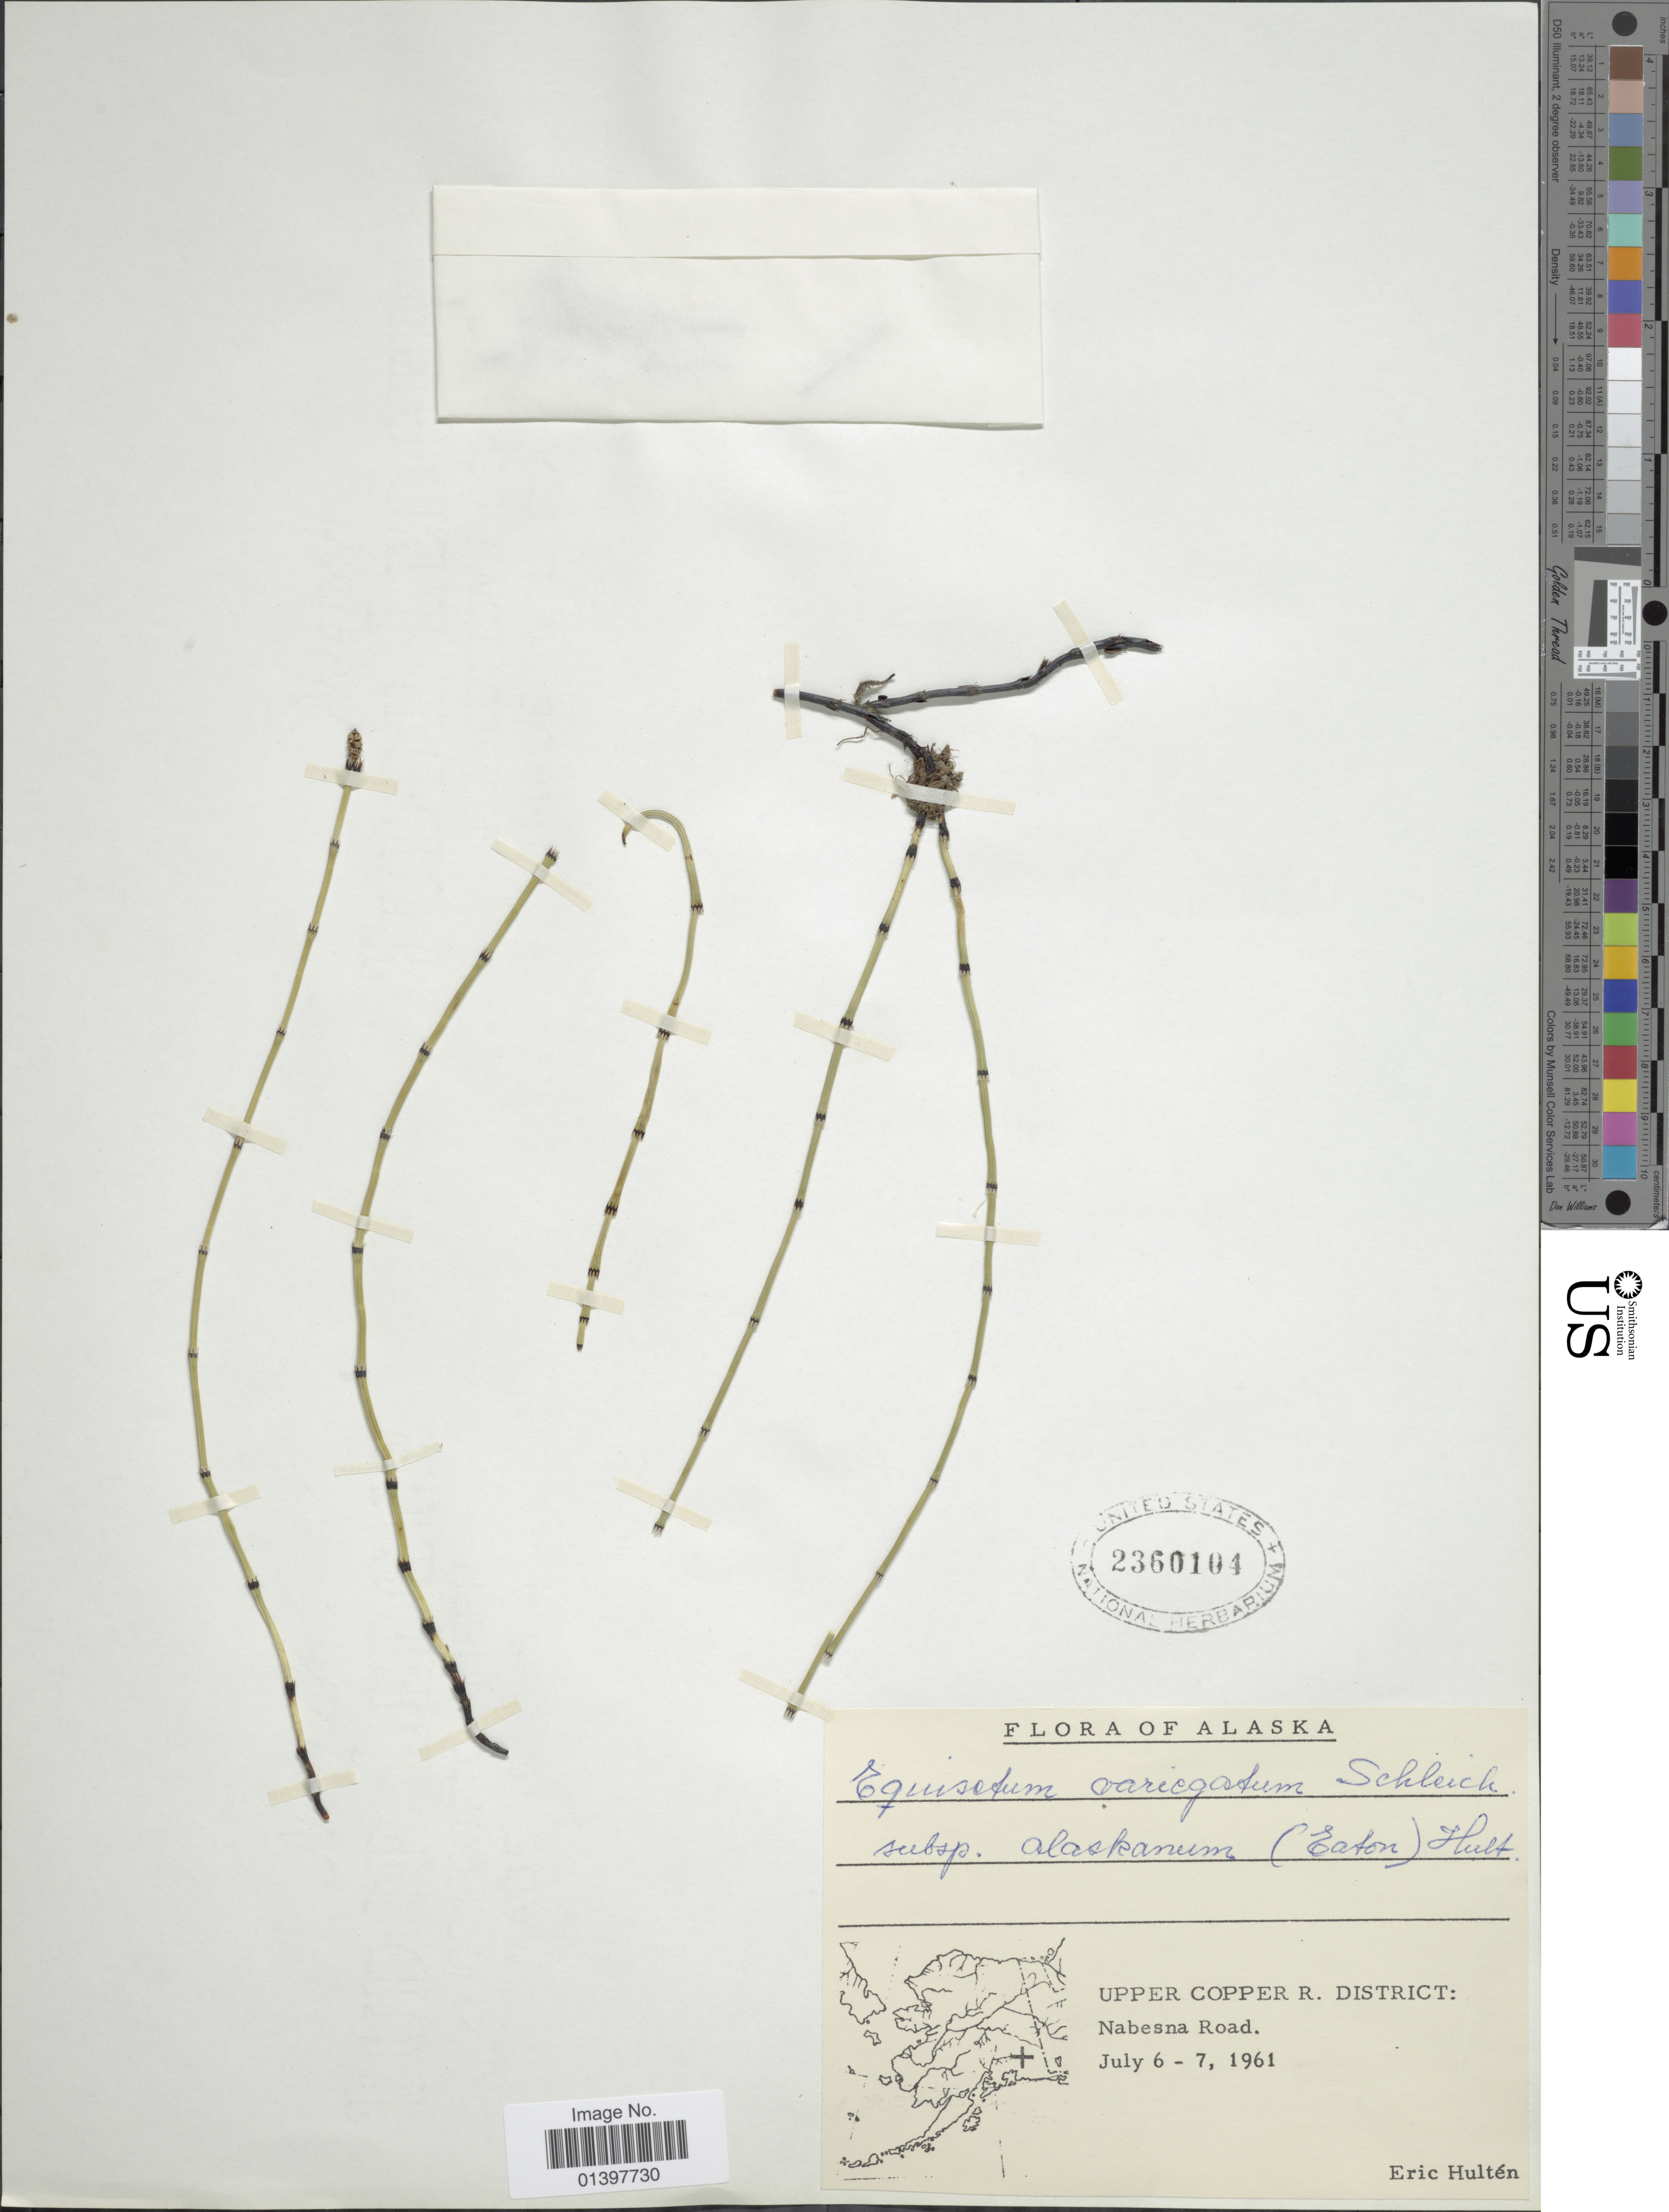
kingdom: Plantae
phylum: Tracheophyta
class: Polypodiopsida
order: Equisetales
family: Equisetaceae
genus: Equisetum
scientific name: Equisetum variegatum var. alaskanum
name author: A.A. Eaton ex Trel. in Harriman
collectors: E. G. Hultén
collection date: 1961-07-06/1961-07-07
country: United States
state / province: Alaska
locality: Upper Copper R. District:Nabesna Road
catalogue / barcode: US 2360104